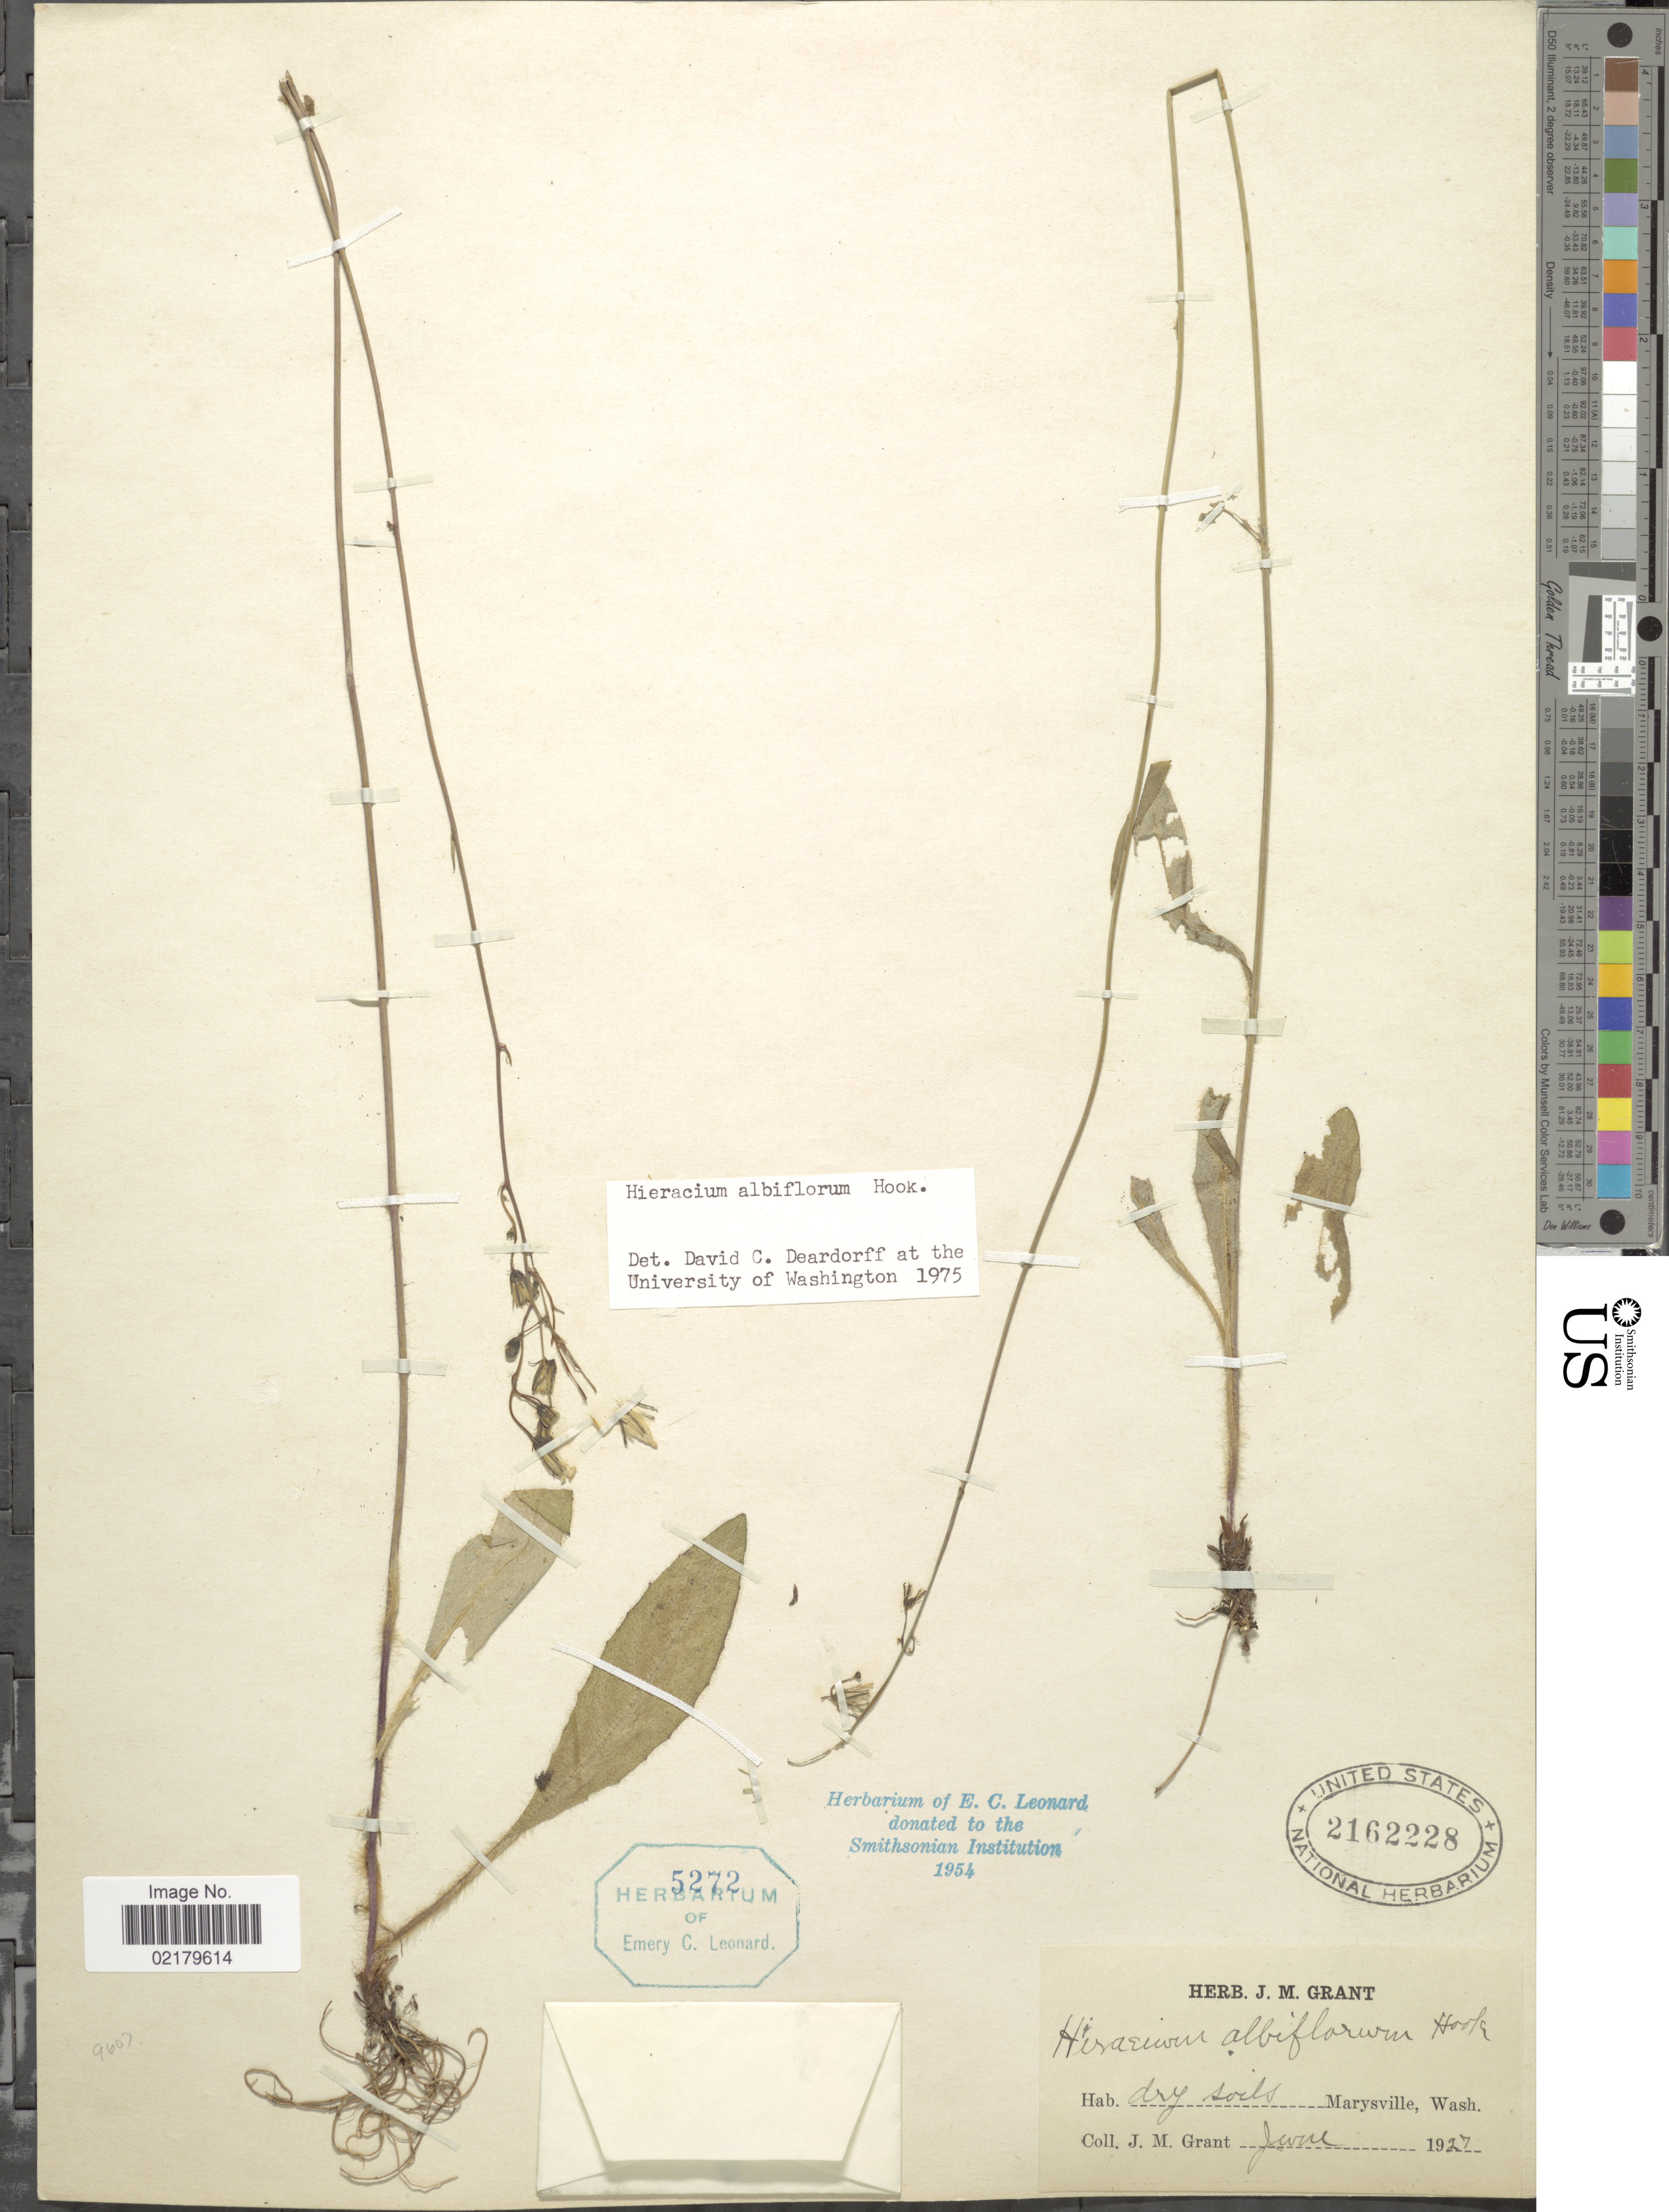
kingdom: Plantae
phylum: Tracheophyta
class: Magnoliopsida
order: Asterales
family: Asteraceae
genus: Hieracium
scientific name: Hieracium albiflorum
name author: Hook.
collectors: J. M. Grant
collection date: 1927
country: United States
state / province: Washington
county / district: Snohomish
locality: Dry soils Marysville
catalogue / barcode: US 162228